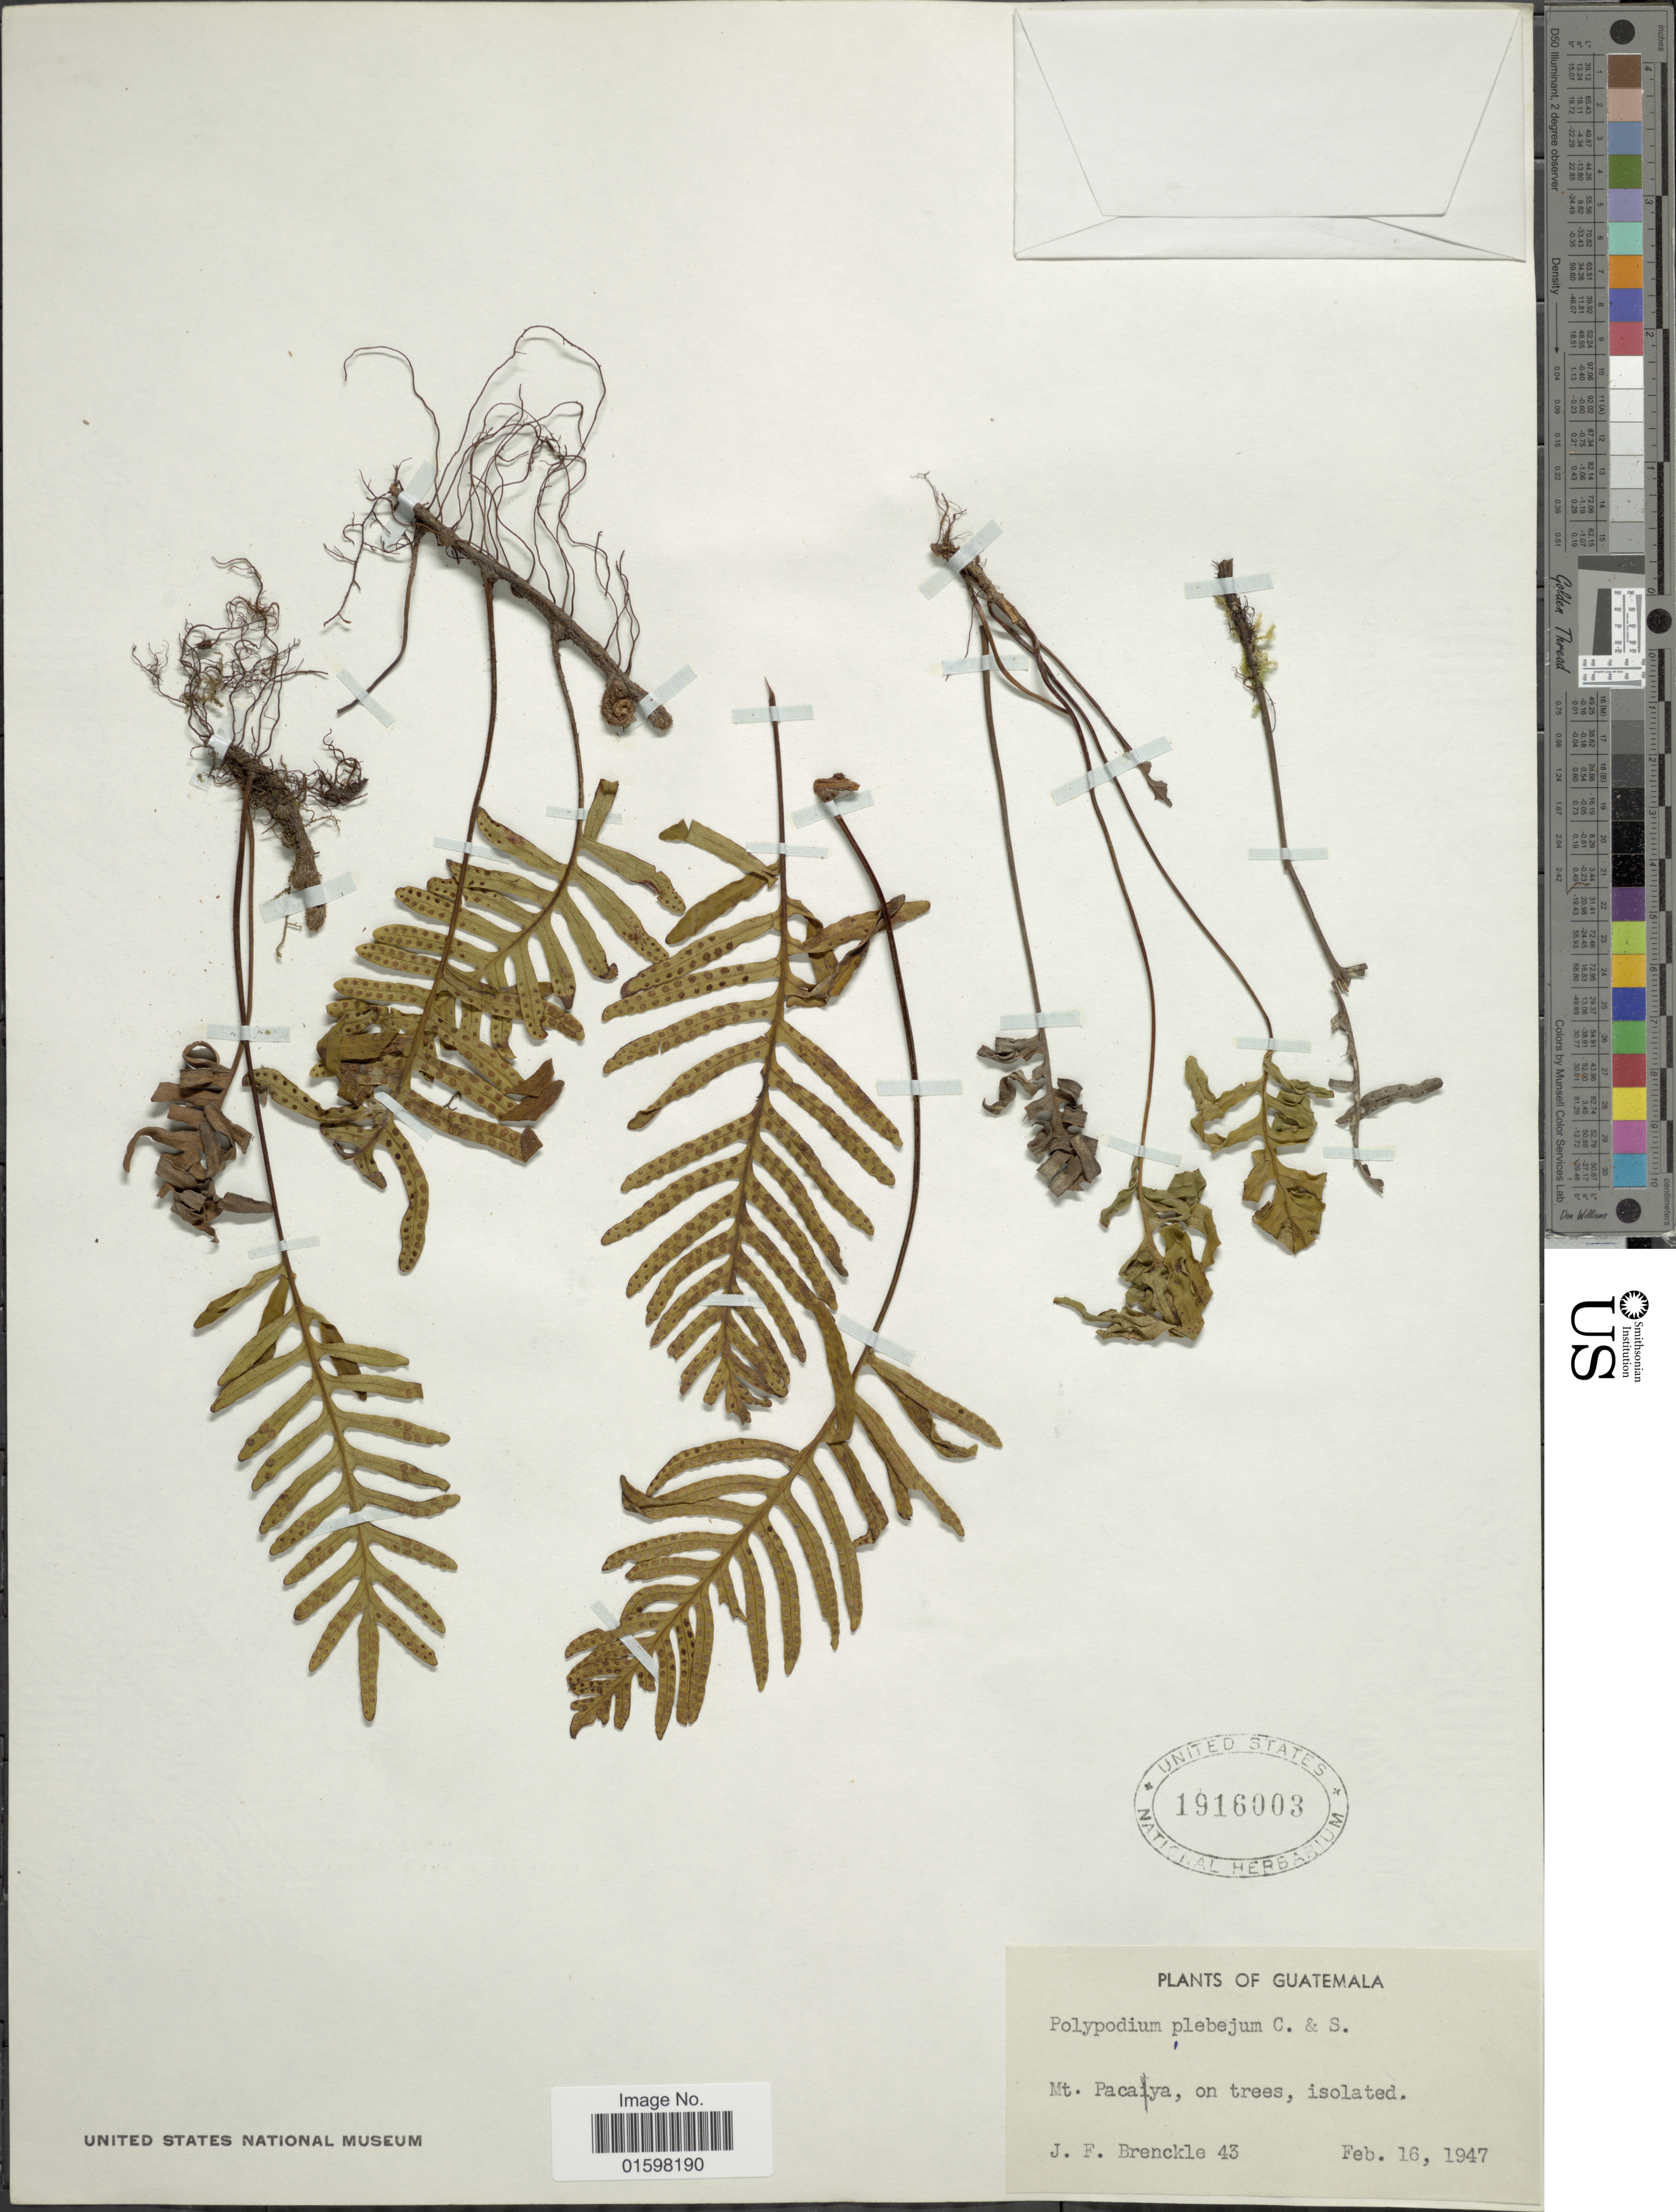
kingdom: Plantae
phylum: Tracheophyta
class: Polypodiopsida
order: Polypodiales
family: Polypodiaceae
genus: Pleopeltis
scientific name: Pleopeltis plebeia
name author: (Schltdl. ex Cham.) A.R. Sm. & Tejero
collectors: J. Brenckle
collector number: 43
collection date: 1947-02-16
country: Guatemala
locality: Mt. Pacaya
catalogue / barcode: US 1916003